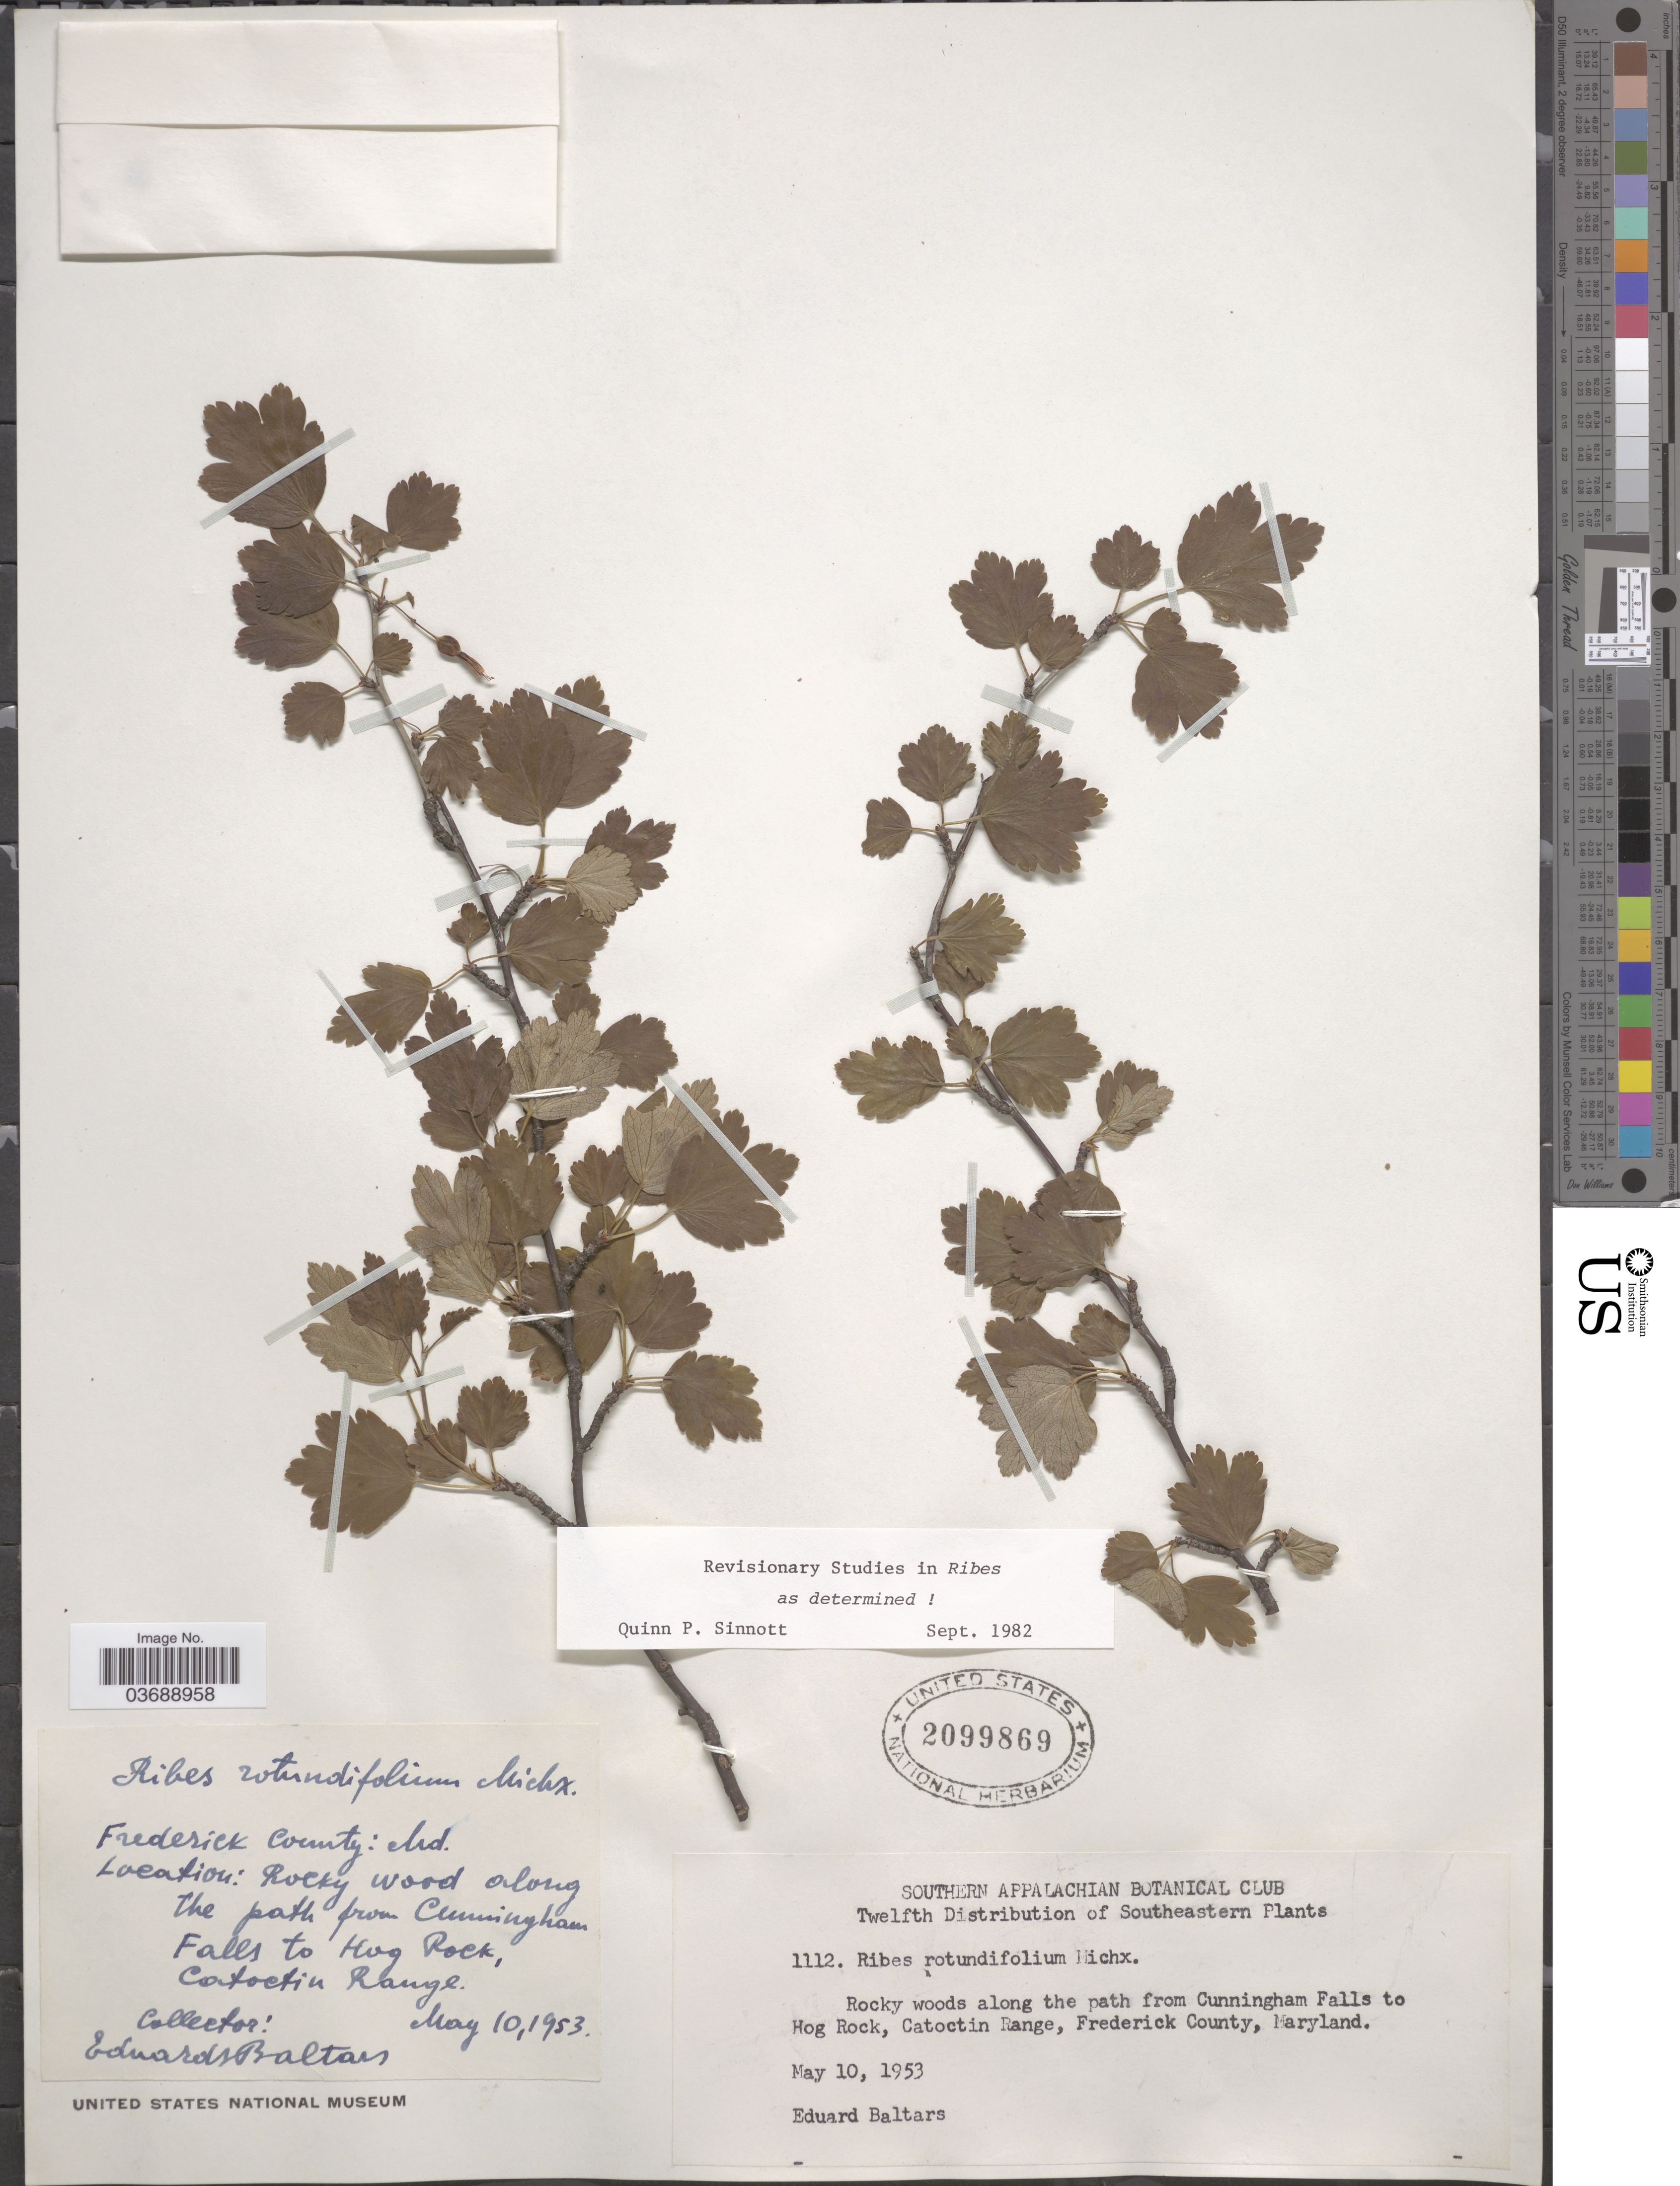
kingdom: Plantae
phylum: Tracheophyta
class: Magnoliopsida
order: Saxifragales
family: Grossulariaceae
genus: Ribes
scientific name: Ribes rotundifolium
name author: Michx.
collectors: E. Baltars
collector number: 1112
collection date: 1953-05-10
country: United States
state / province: Maryland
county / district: Frederick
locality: Southeastern. Rocky wood along the path from Cunningham Falls to Hog Rock, Catoctin Range, Frederick County.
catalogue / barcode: US 2099869